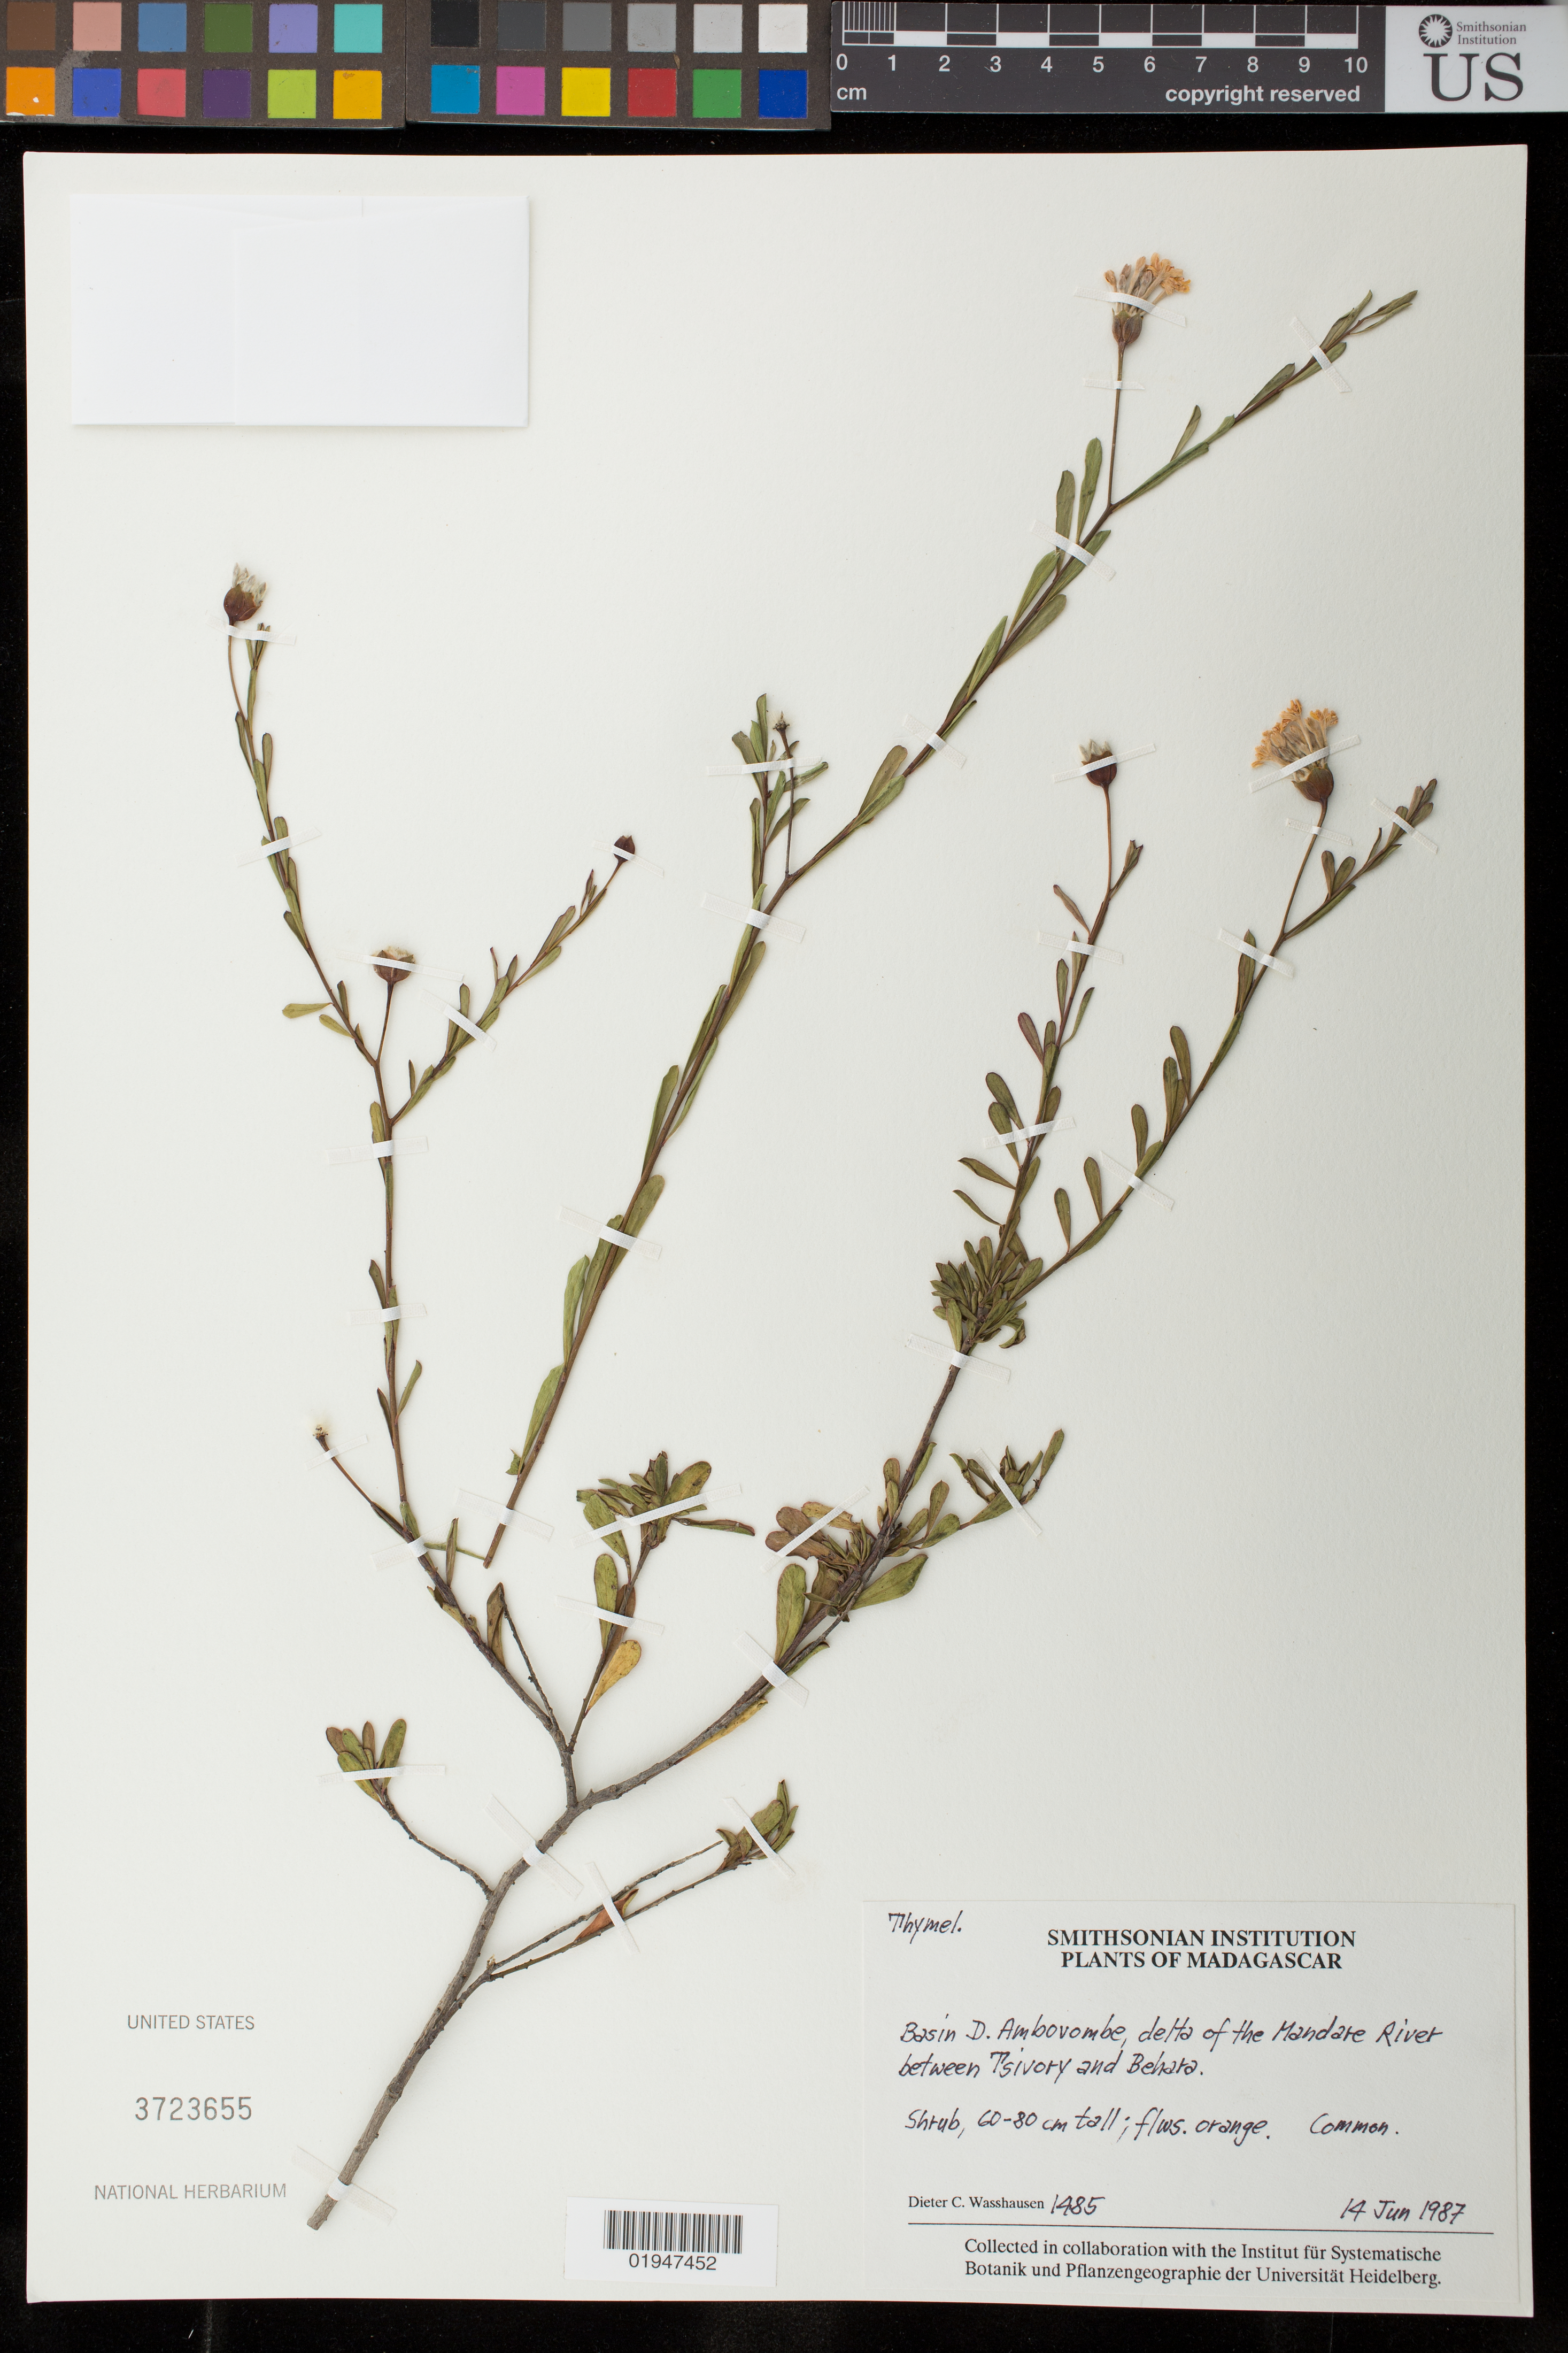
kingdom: Plantae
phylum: Tracheophyta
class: Magnoliopsida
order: Malvales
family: Thymelaeaceae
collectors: D. C. Wasshausen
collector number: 1485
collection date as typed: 14 Jun 1987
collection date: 1987-06-14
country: Madagascar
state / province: Anosy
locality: Basin D. Ambovombe, delta of the Mandare River between Tsivory and Behara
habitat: Common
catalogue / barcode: US 3723655